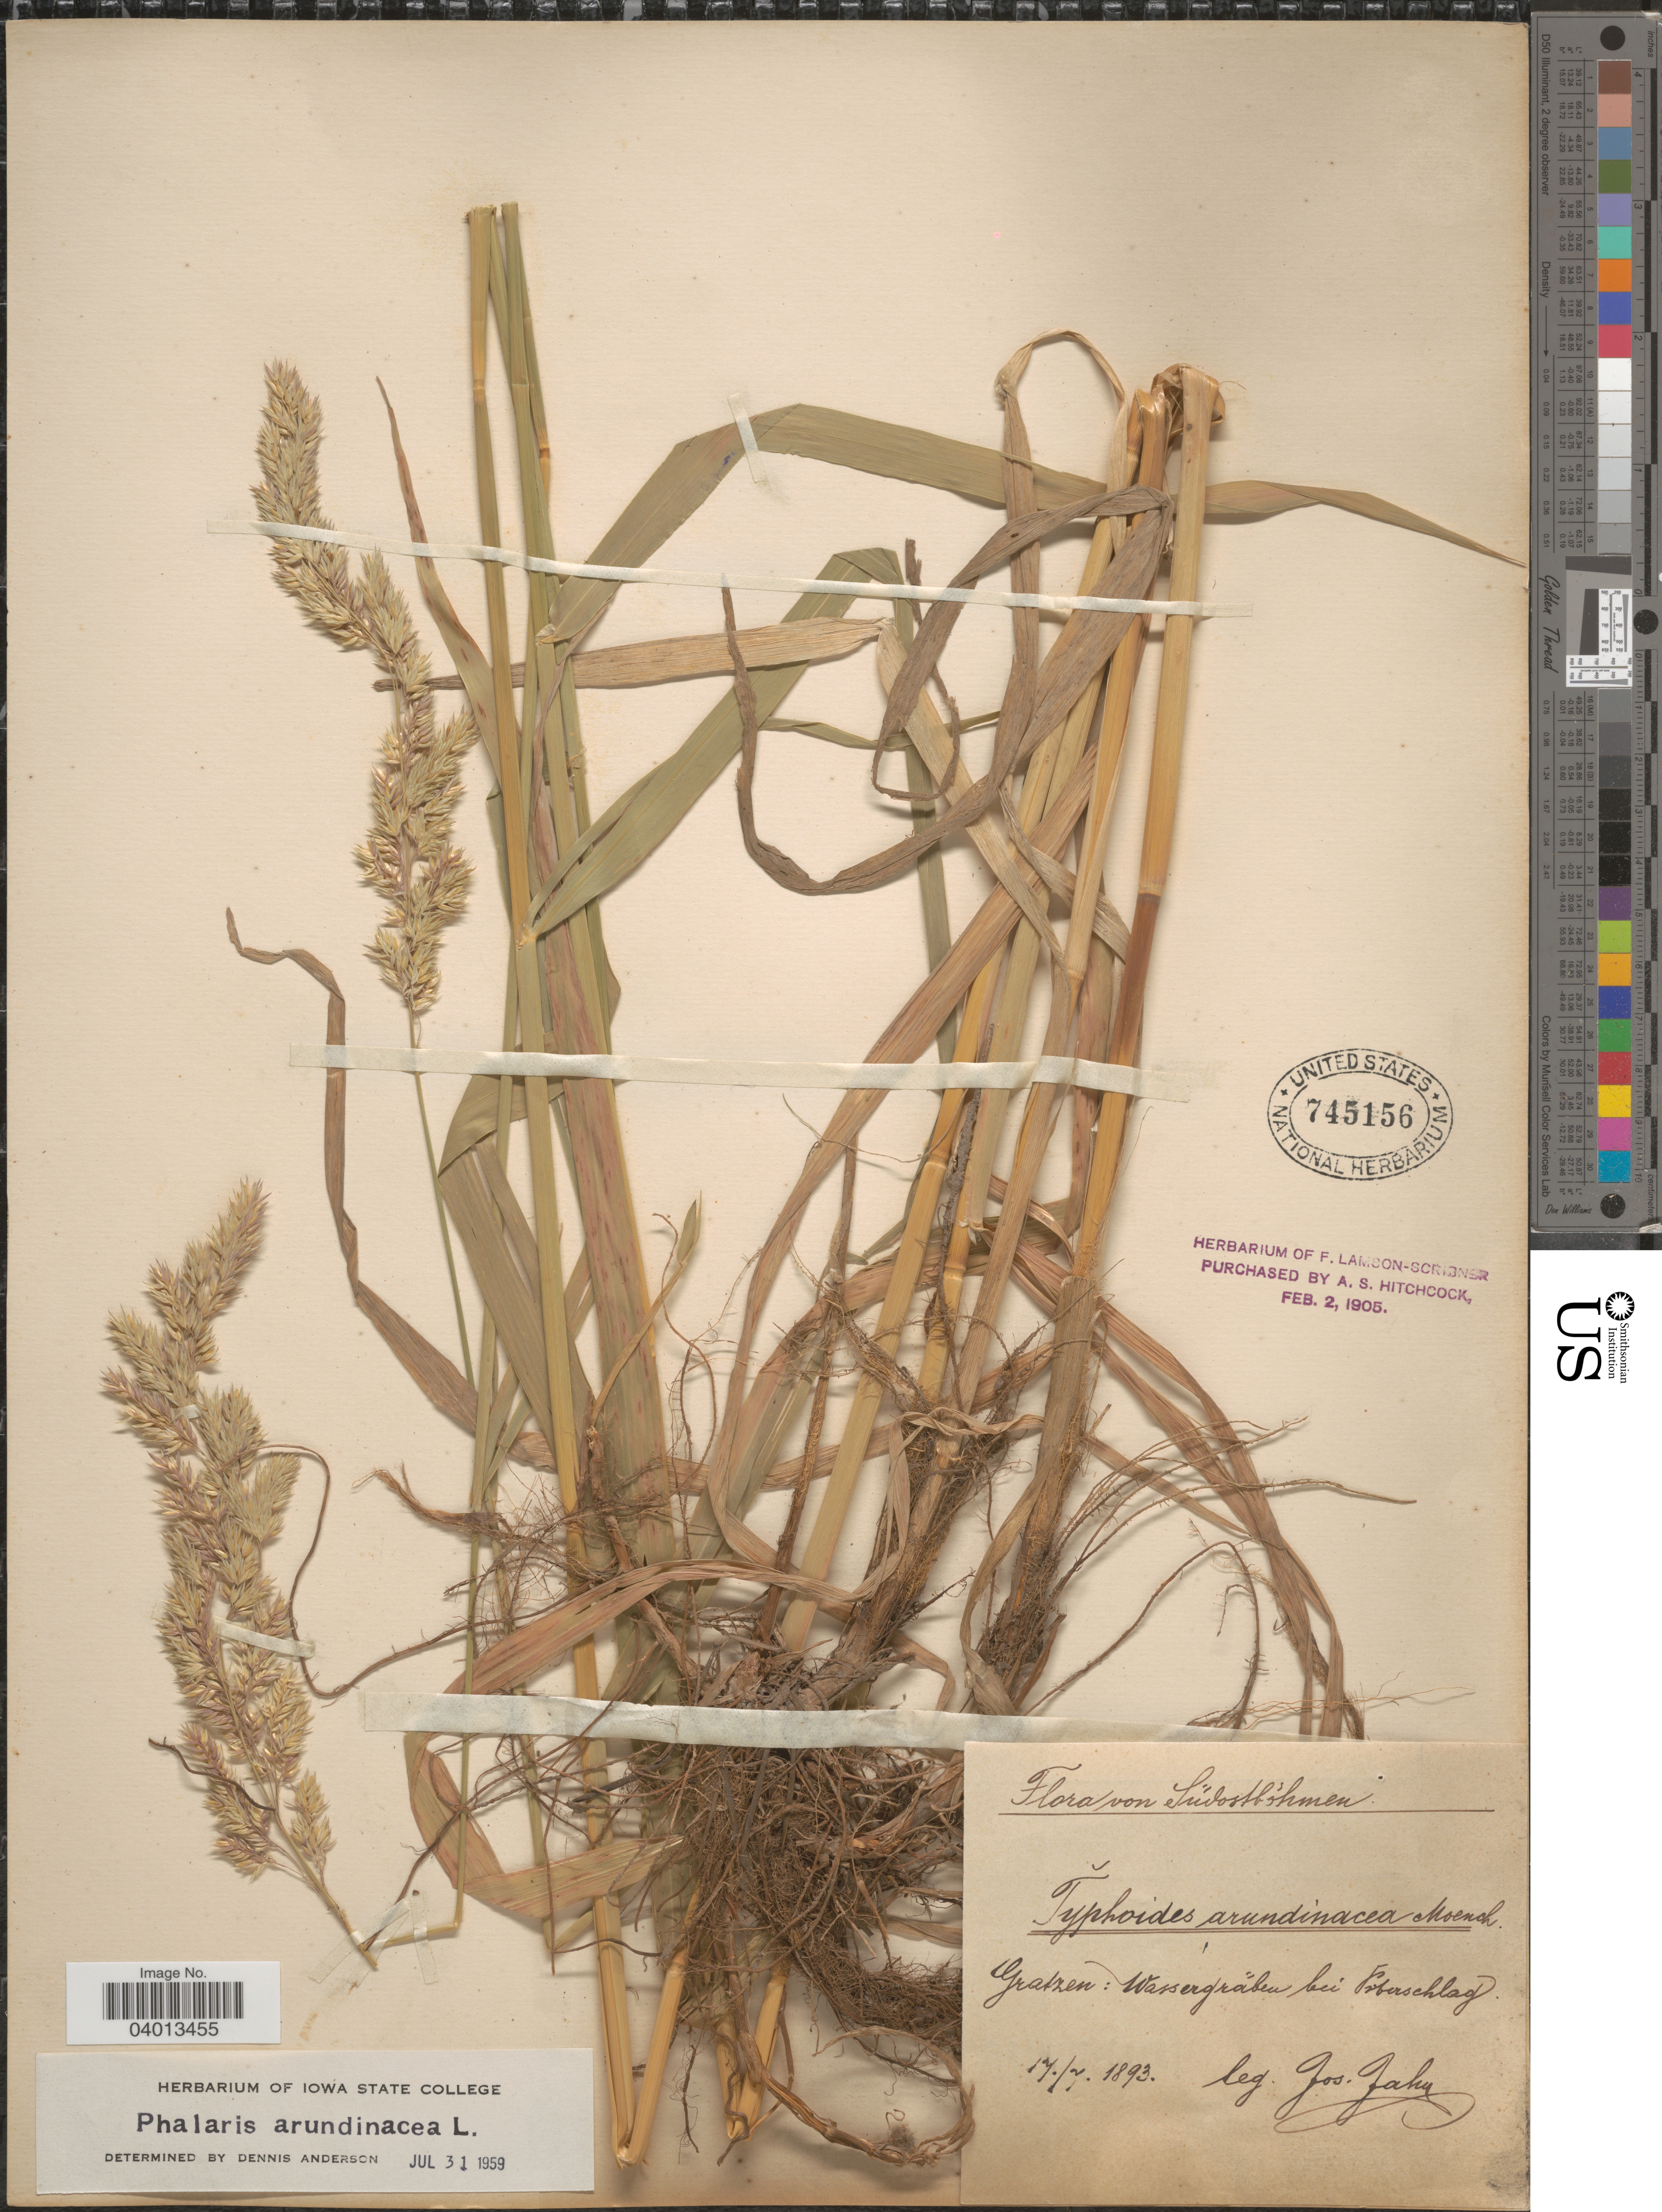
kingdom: Plantae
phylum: Tracheophyta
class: Liliopsida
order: Poales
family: Poaceae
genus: Phalaris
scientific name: Phalaris arundinacea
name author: L.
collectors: J. Jahy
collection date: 1893-07-17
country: Austria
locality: Südostbohmen. Gratzen: Wassergräben bei Piberschlag.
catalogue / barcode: US 745156